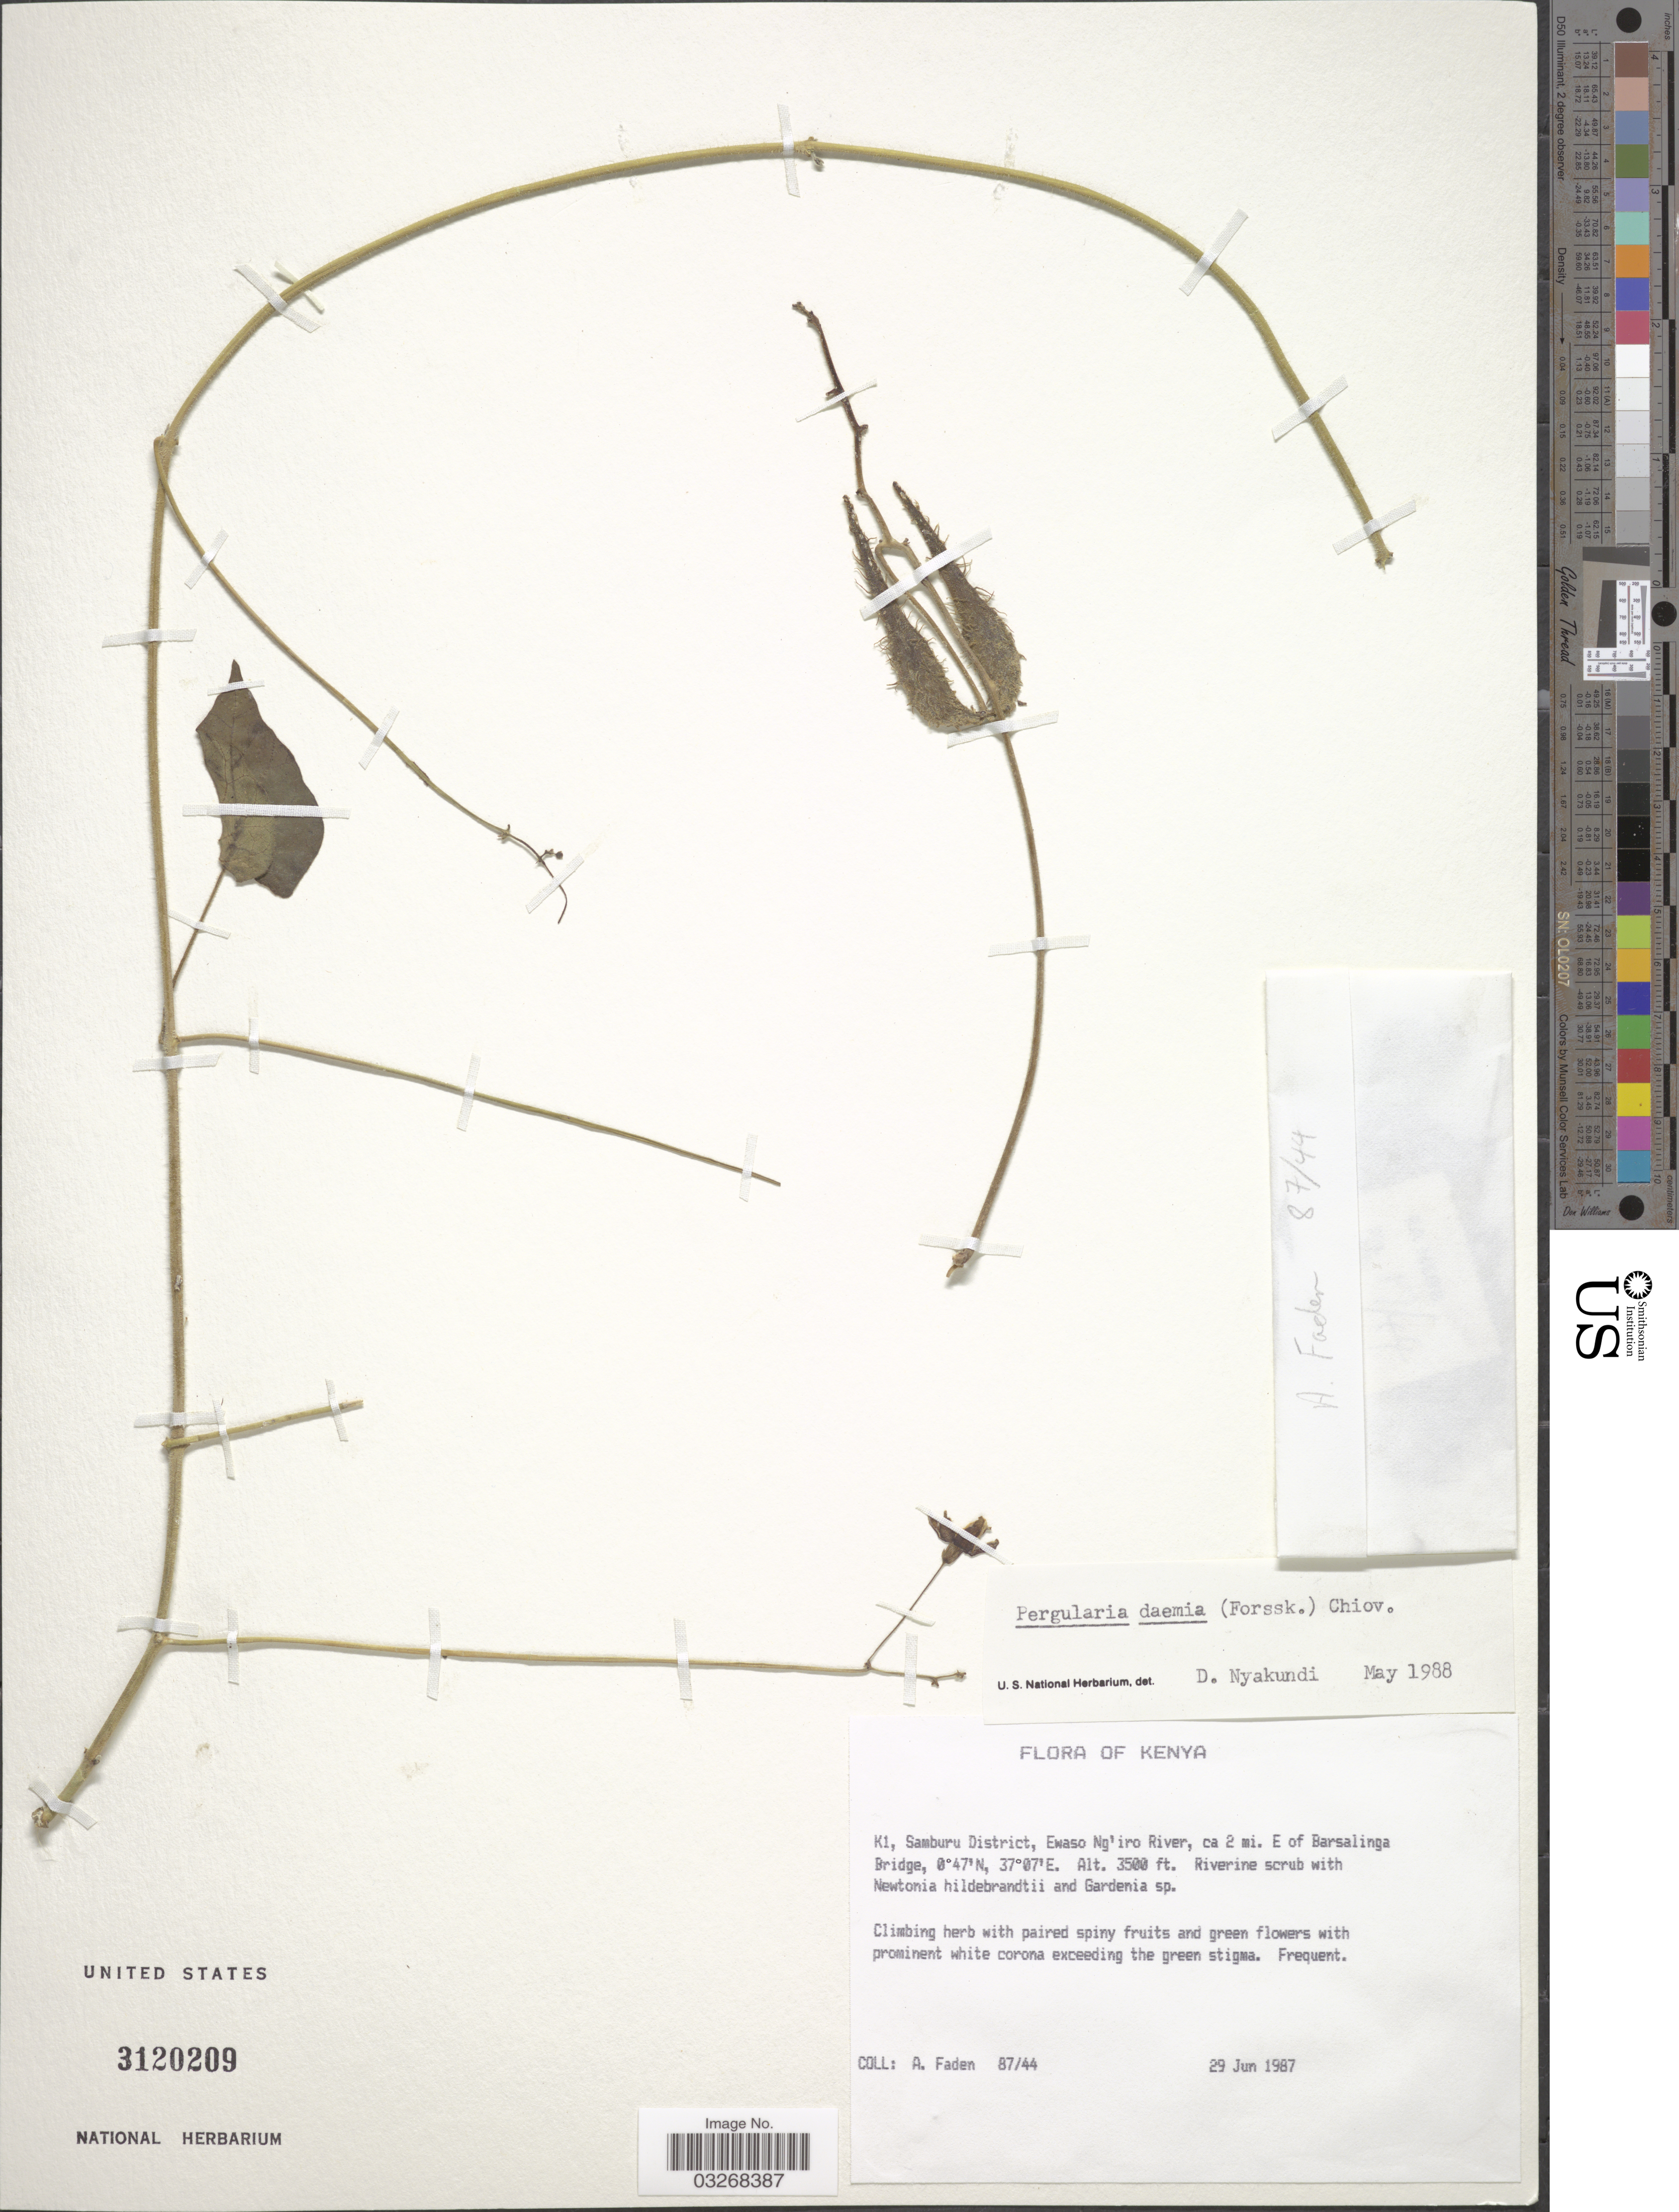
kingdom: Plantae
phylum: Tracheophyta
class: Magnoliopsida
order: Gentianales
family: Apocynaceae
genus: Pergularia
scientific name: Pergularia daemia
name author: (Forssk.) Chiov.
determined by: Nyakundi, D. O.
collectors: A. J. Faden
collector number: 87/44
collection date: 1987-06-29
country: Kenya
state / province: Samburu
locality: K1, Samburu District, Ewaso Ng'iro River, ca 2 mi. E of Barsalinga Bridge.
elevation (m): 1067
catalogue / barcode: US 3120209